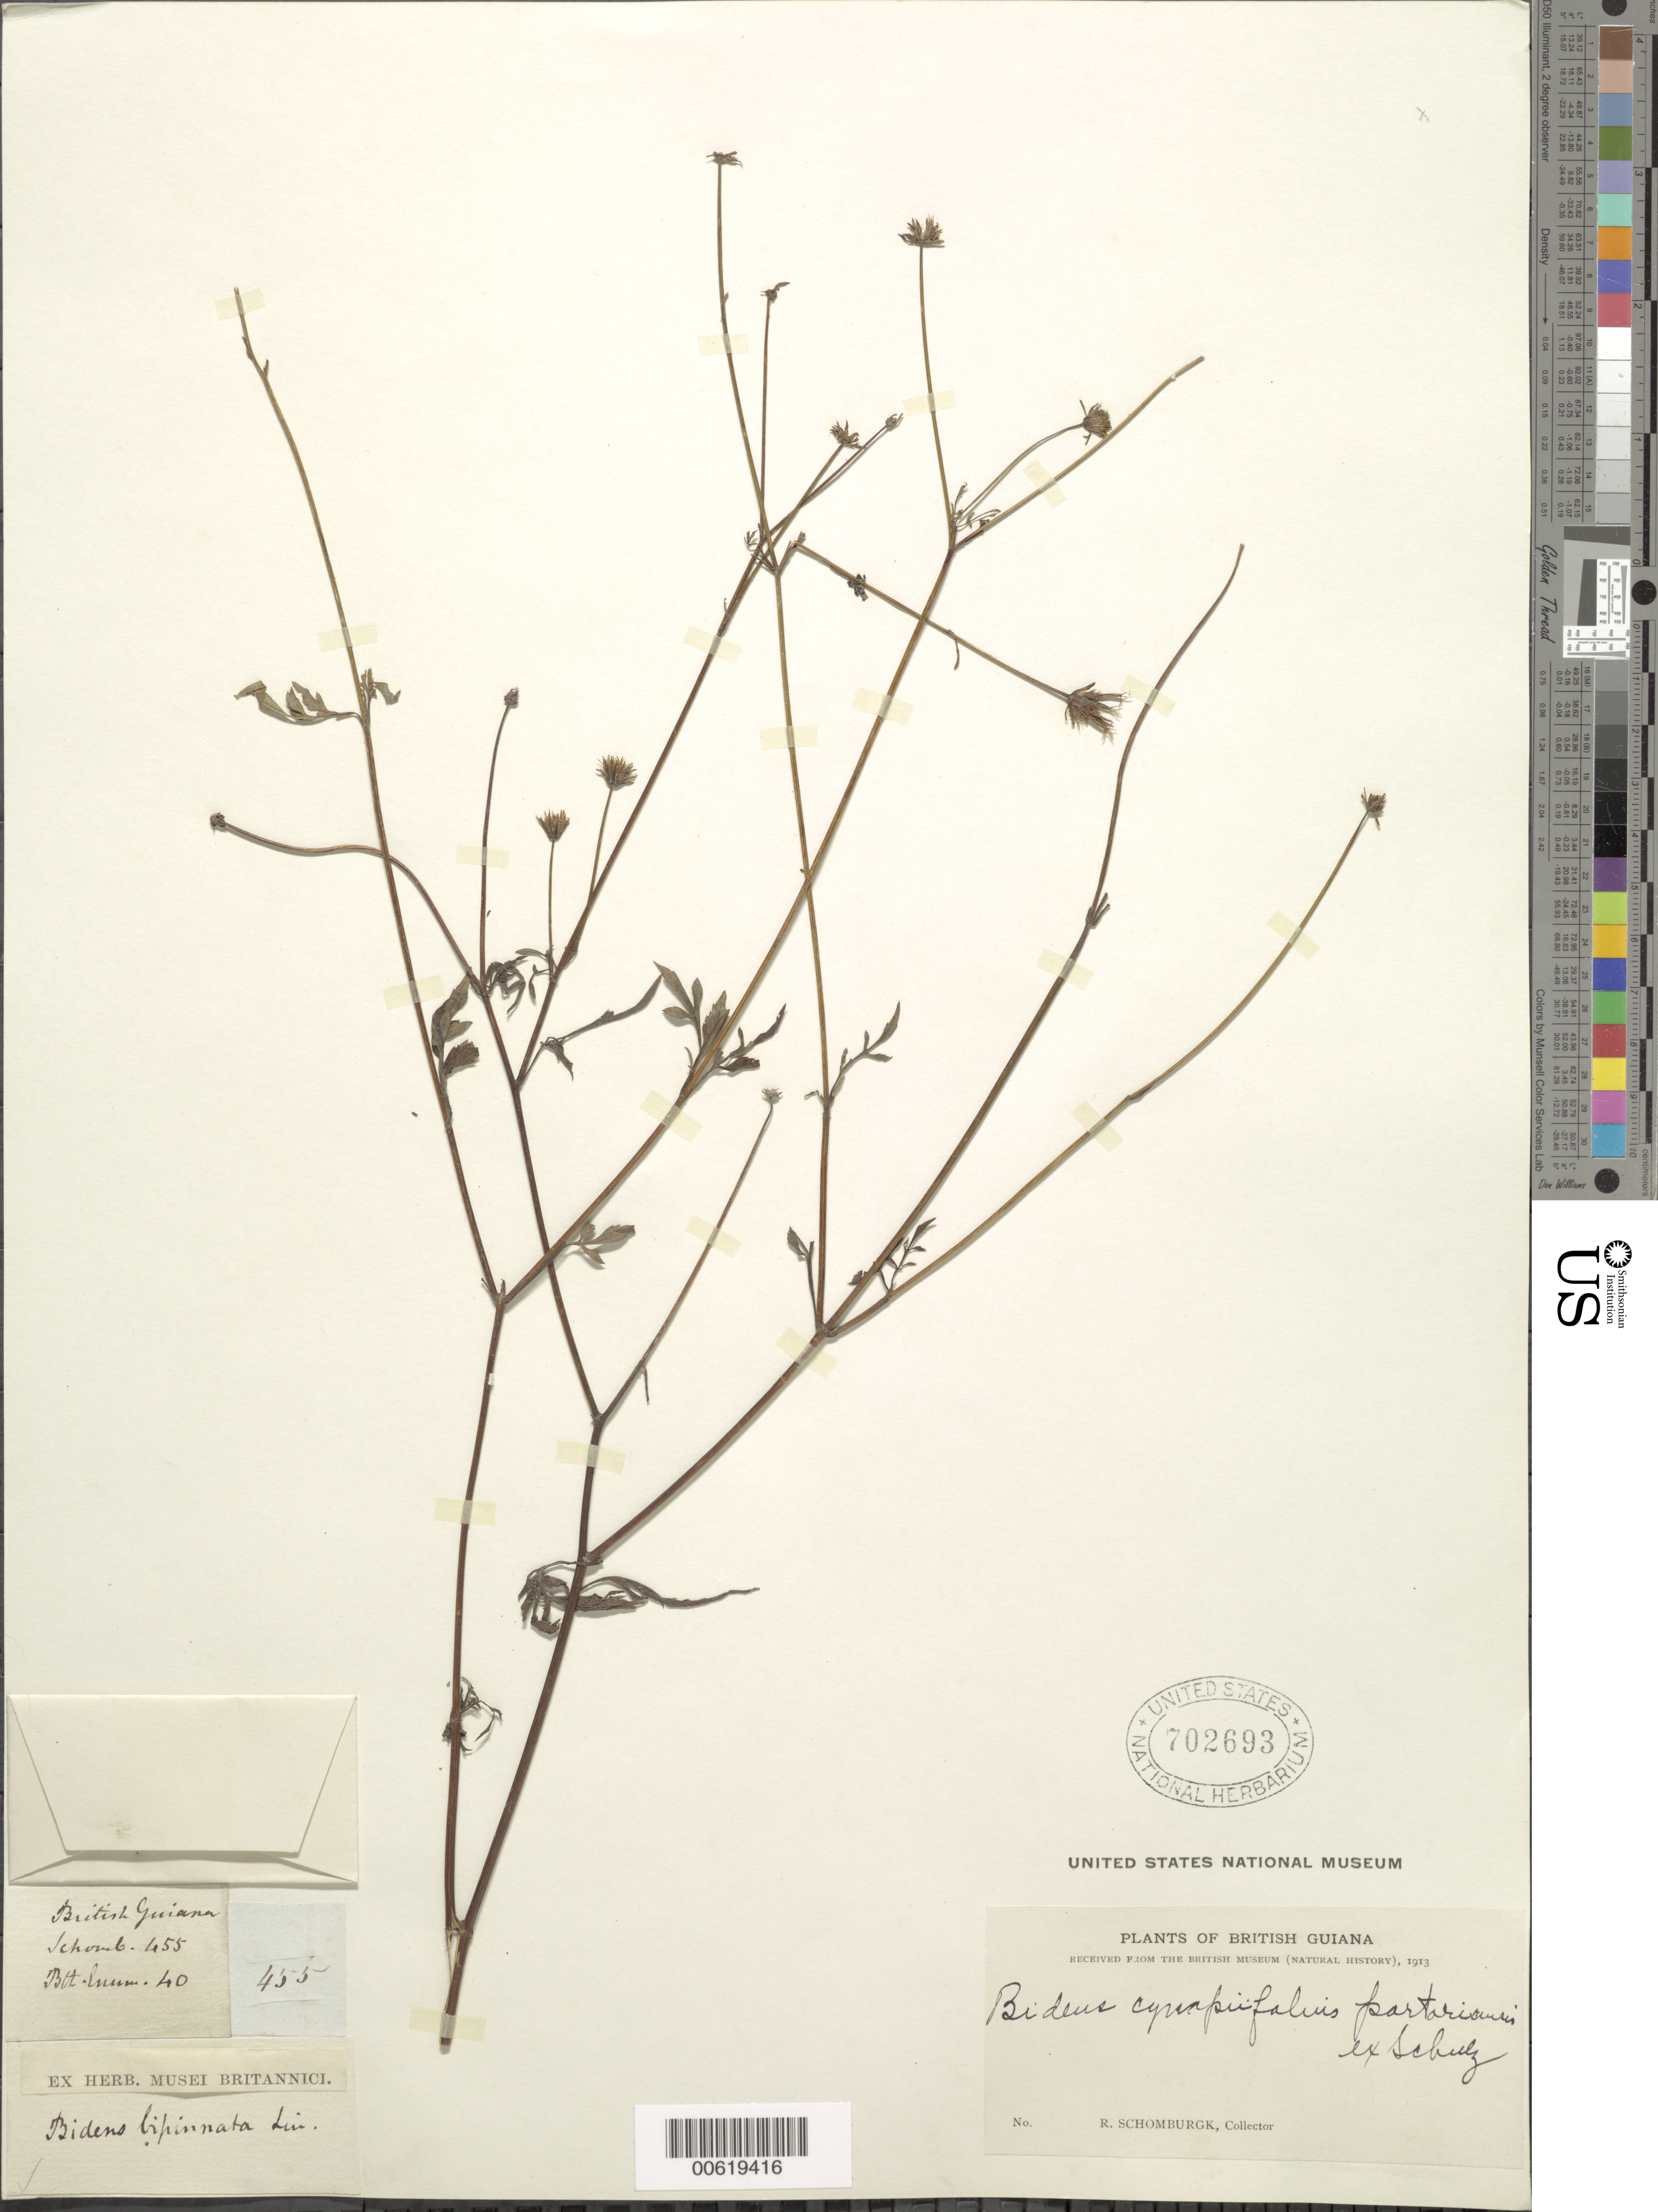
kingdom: Plantae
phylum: Tracheophyta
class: Magnoliopsida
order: Asterales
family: Asteraceae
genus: Bidens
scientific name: Bidens cynapiifolia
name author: Kunth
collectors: R. H. Schomburgk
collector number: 455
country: Guyana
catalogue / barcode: US 702693